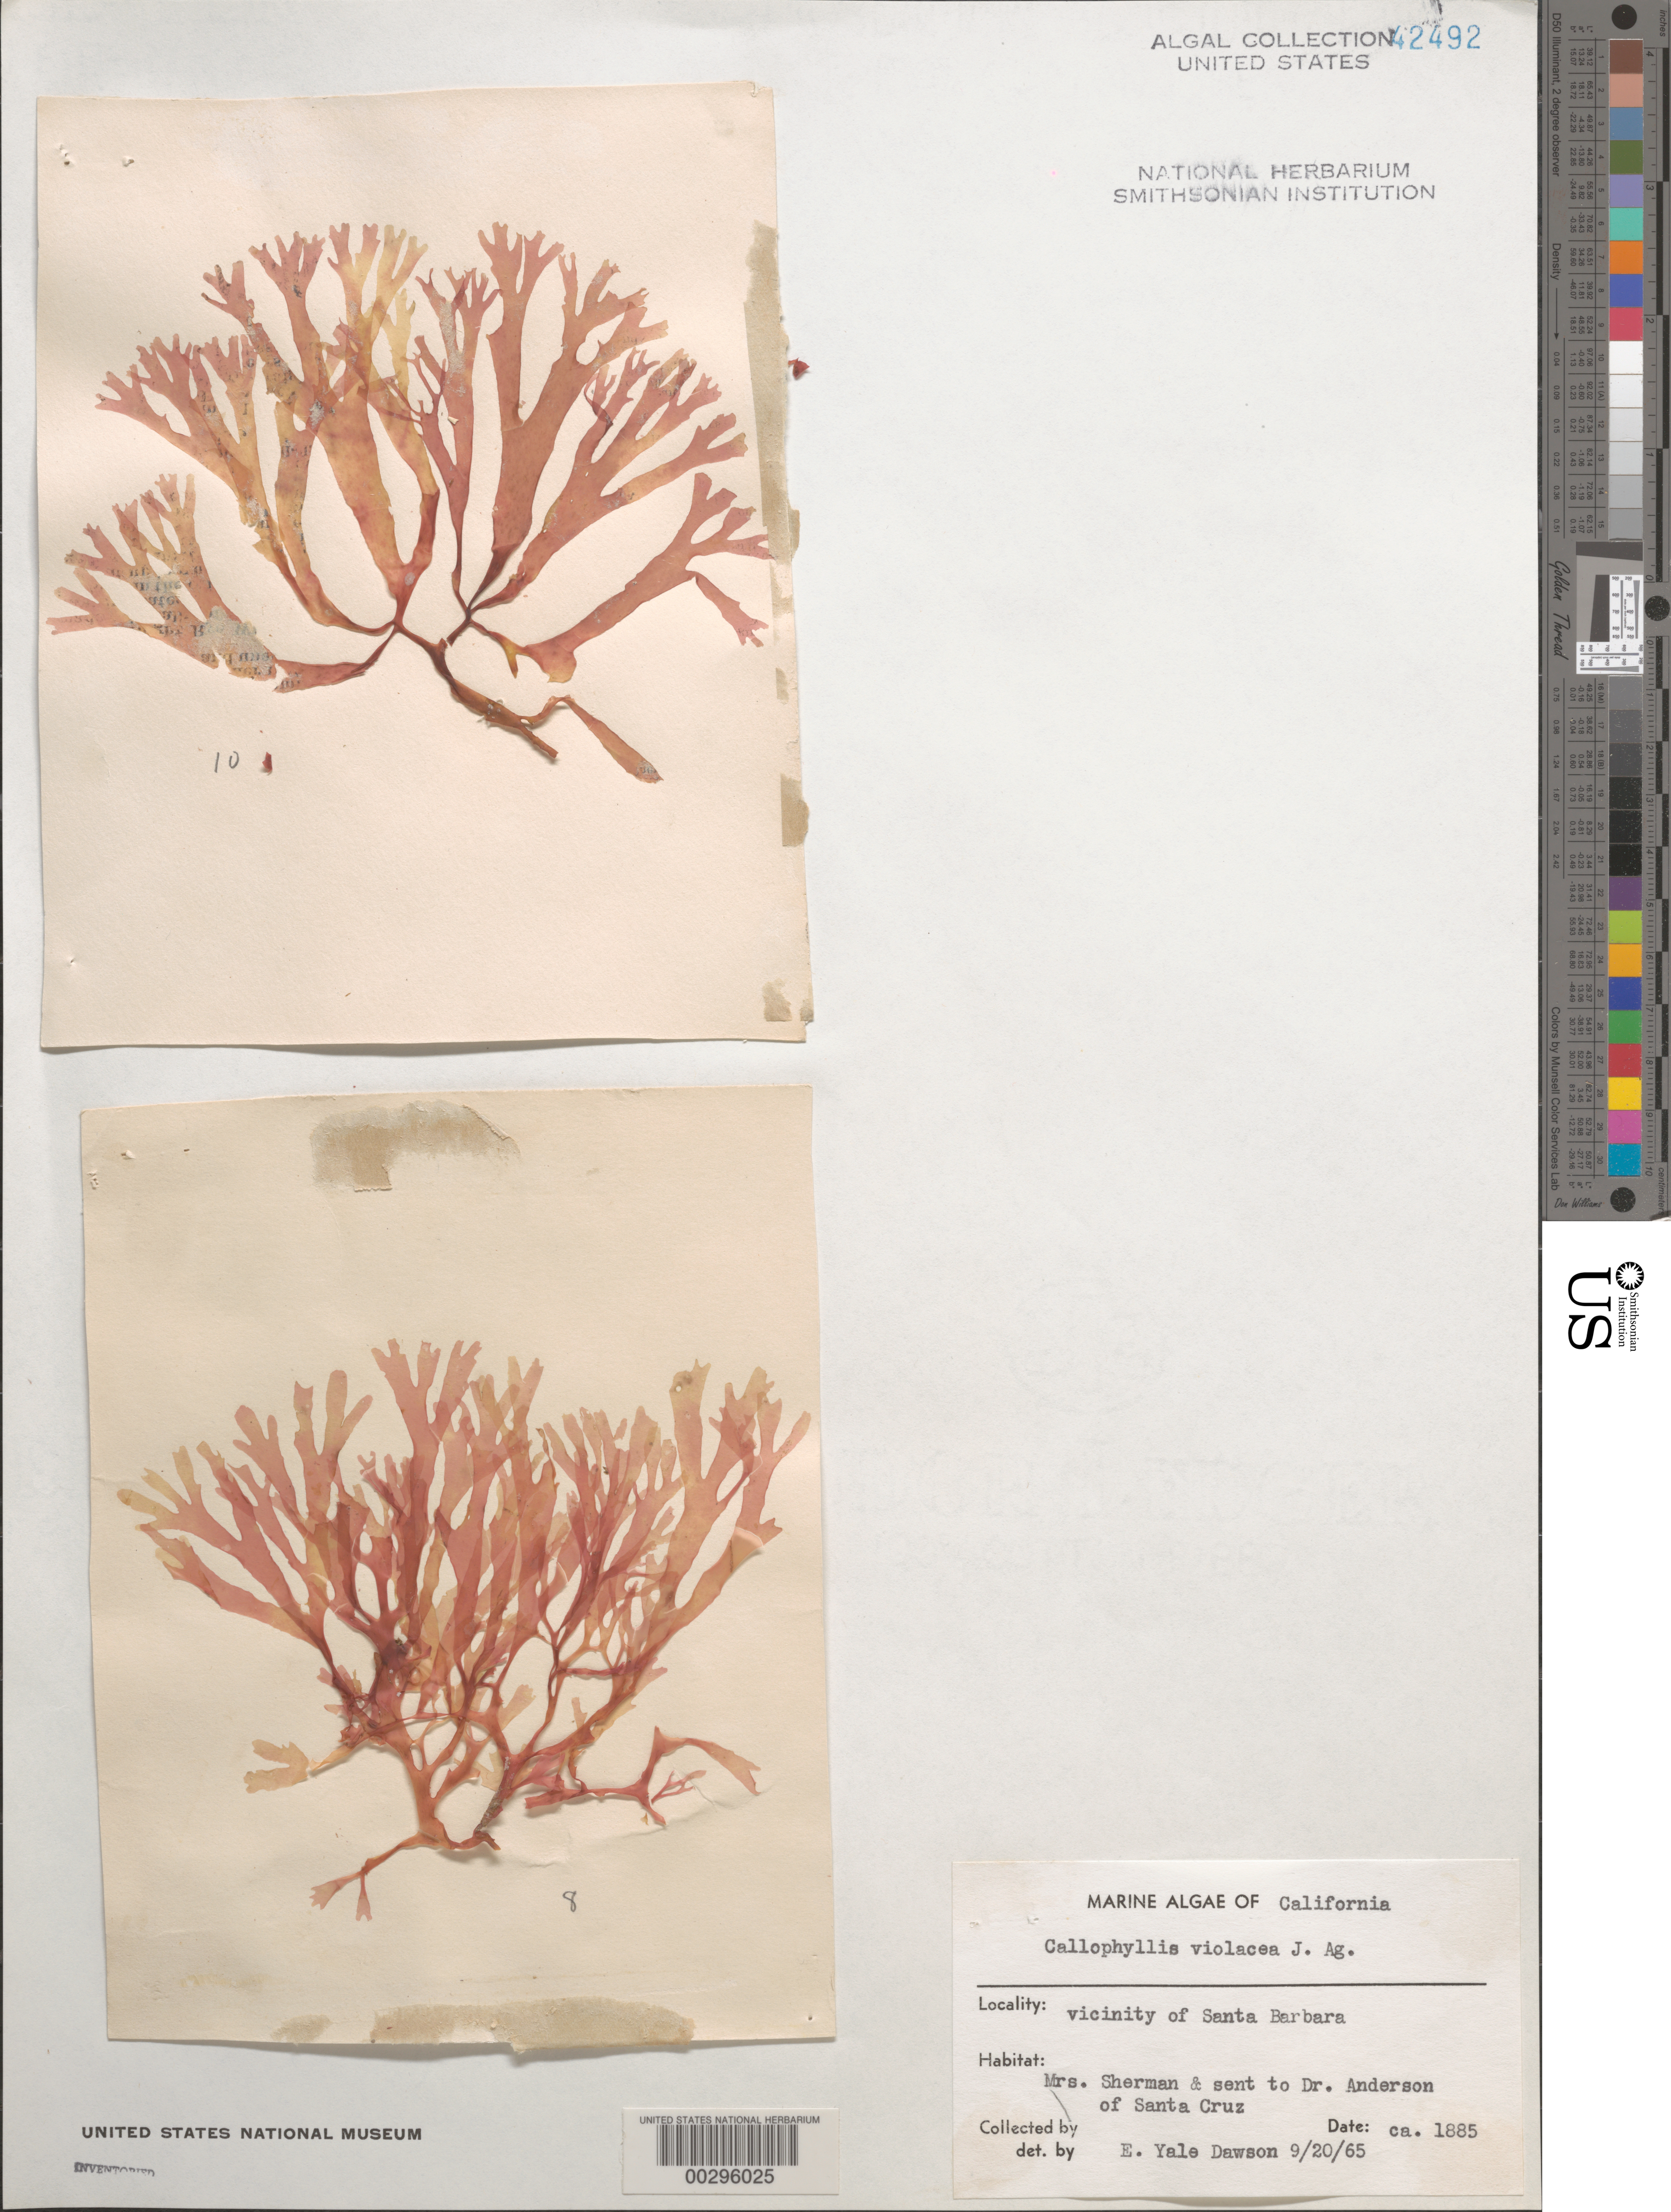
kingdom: Plantae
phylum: Rhodophyta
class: Florideophyceae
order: Gigartinales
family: Kallymeniaceae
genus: Callophyllis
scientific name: Callophyllis violacea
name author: J. Agardh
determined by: Dawson, E. Y.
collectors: M. Sherman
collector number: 8 & 10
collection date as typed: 1885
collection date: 1885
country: United States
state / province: California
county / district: Santa Barbara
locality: Santa Barbara area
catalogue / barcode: US 42492